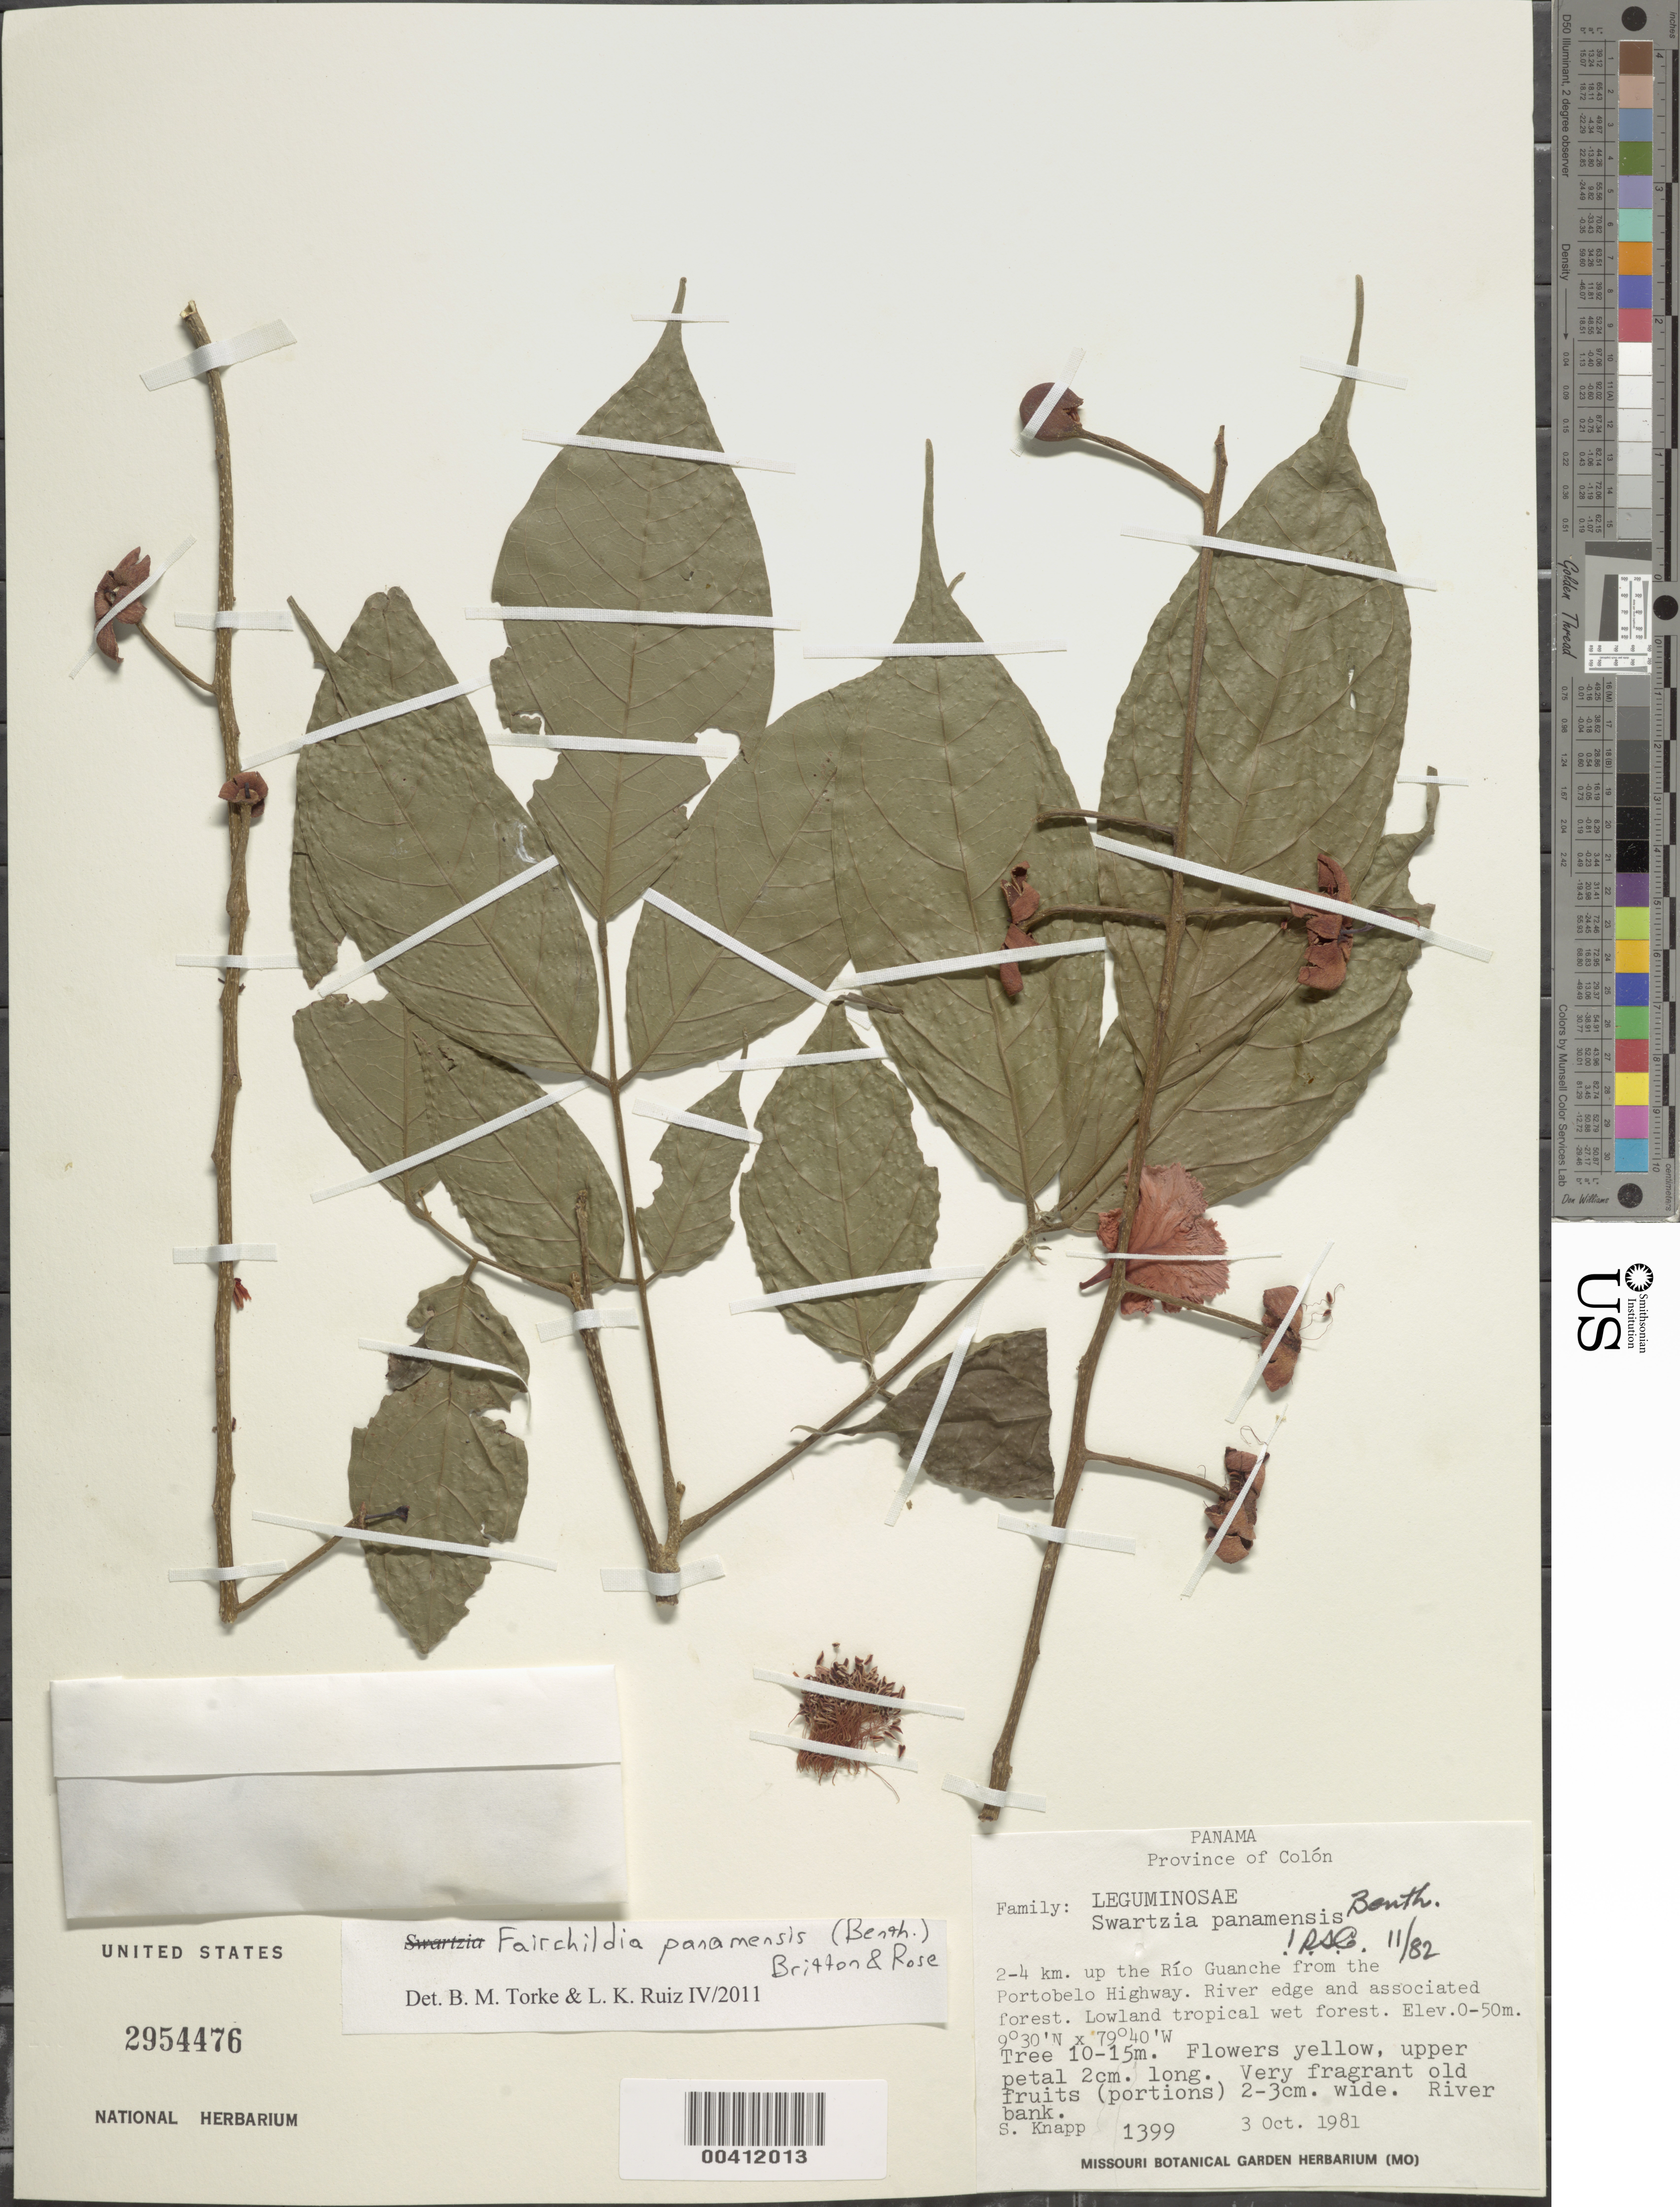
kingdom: Plantae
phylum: Tracheophyta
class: Magnoliopsida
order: Fabales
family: Fabaceae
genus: Fairchildia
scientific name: Fairchildia panamensis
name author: (Benth.) Britton & Rose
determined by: Torke, B. M.; Ruiz, L. K.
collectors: S. Knapp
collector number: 1399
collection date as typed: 03 Oct 1981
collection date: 1981-10-03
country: Panama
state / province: Colón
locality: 2-4 km up Rio Guanche from Portobelo Hwy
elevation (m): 0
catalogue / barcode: US 2954476